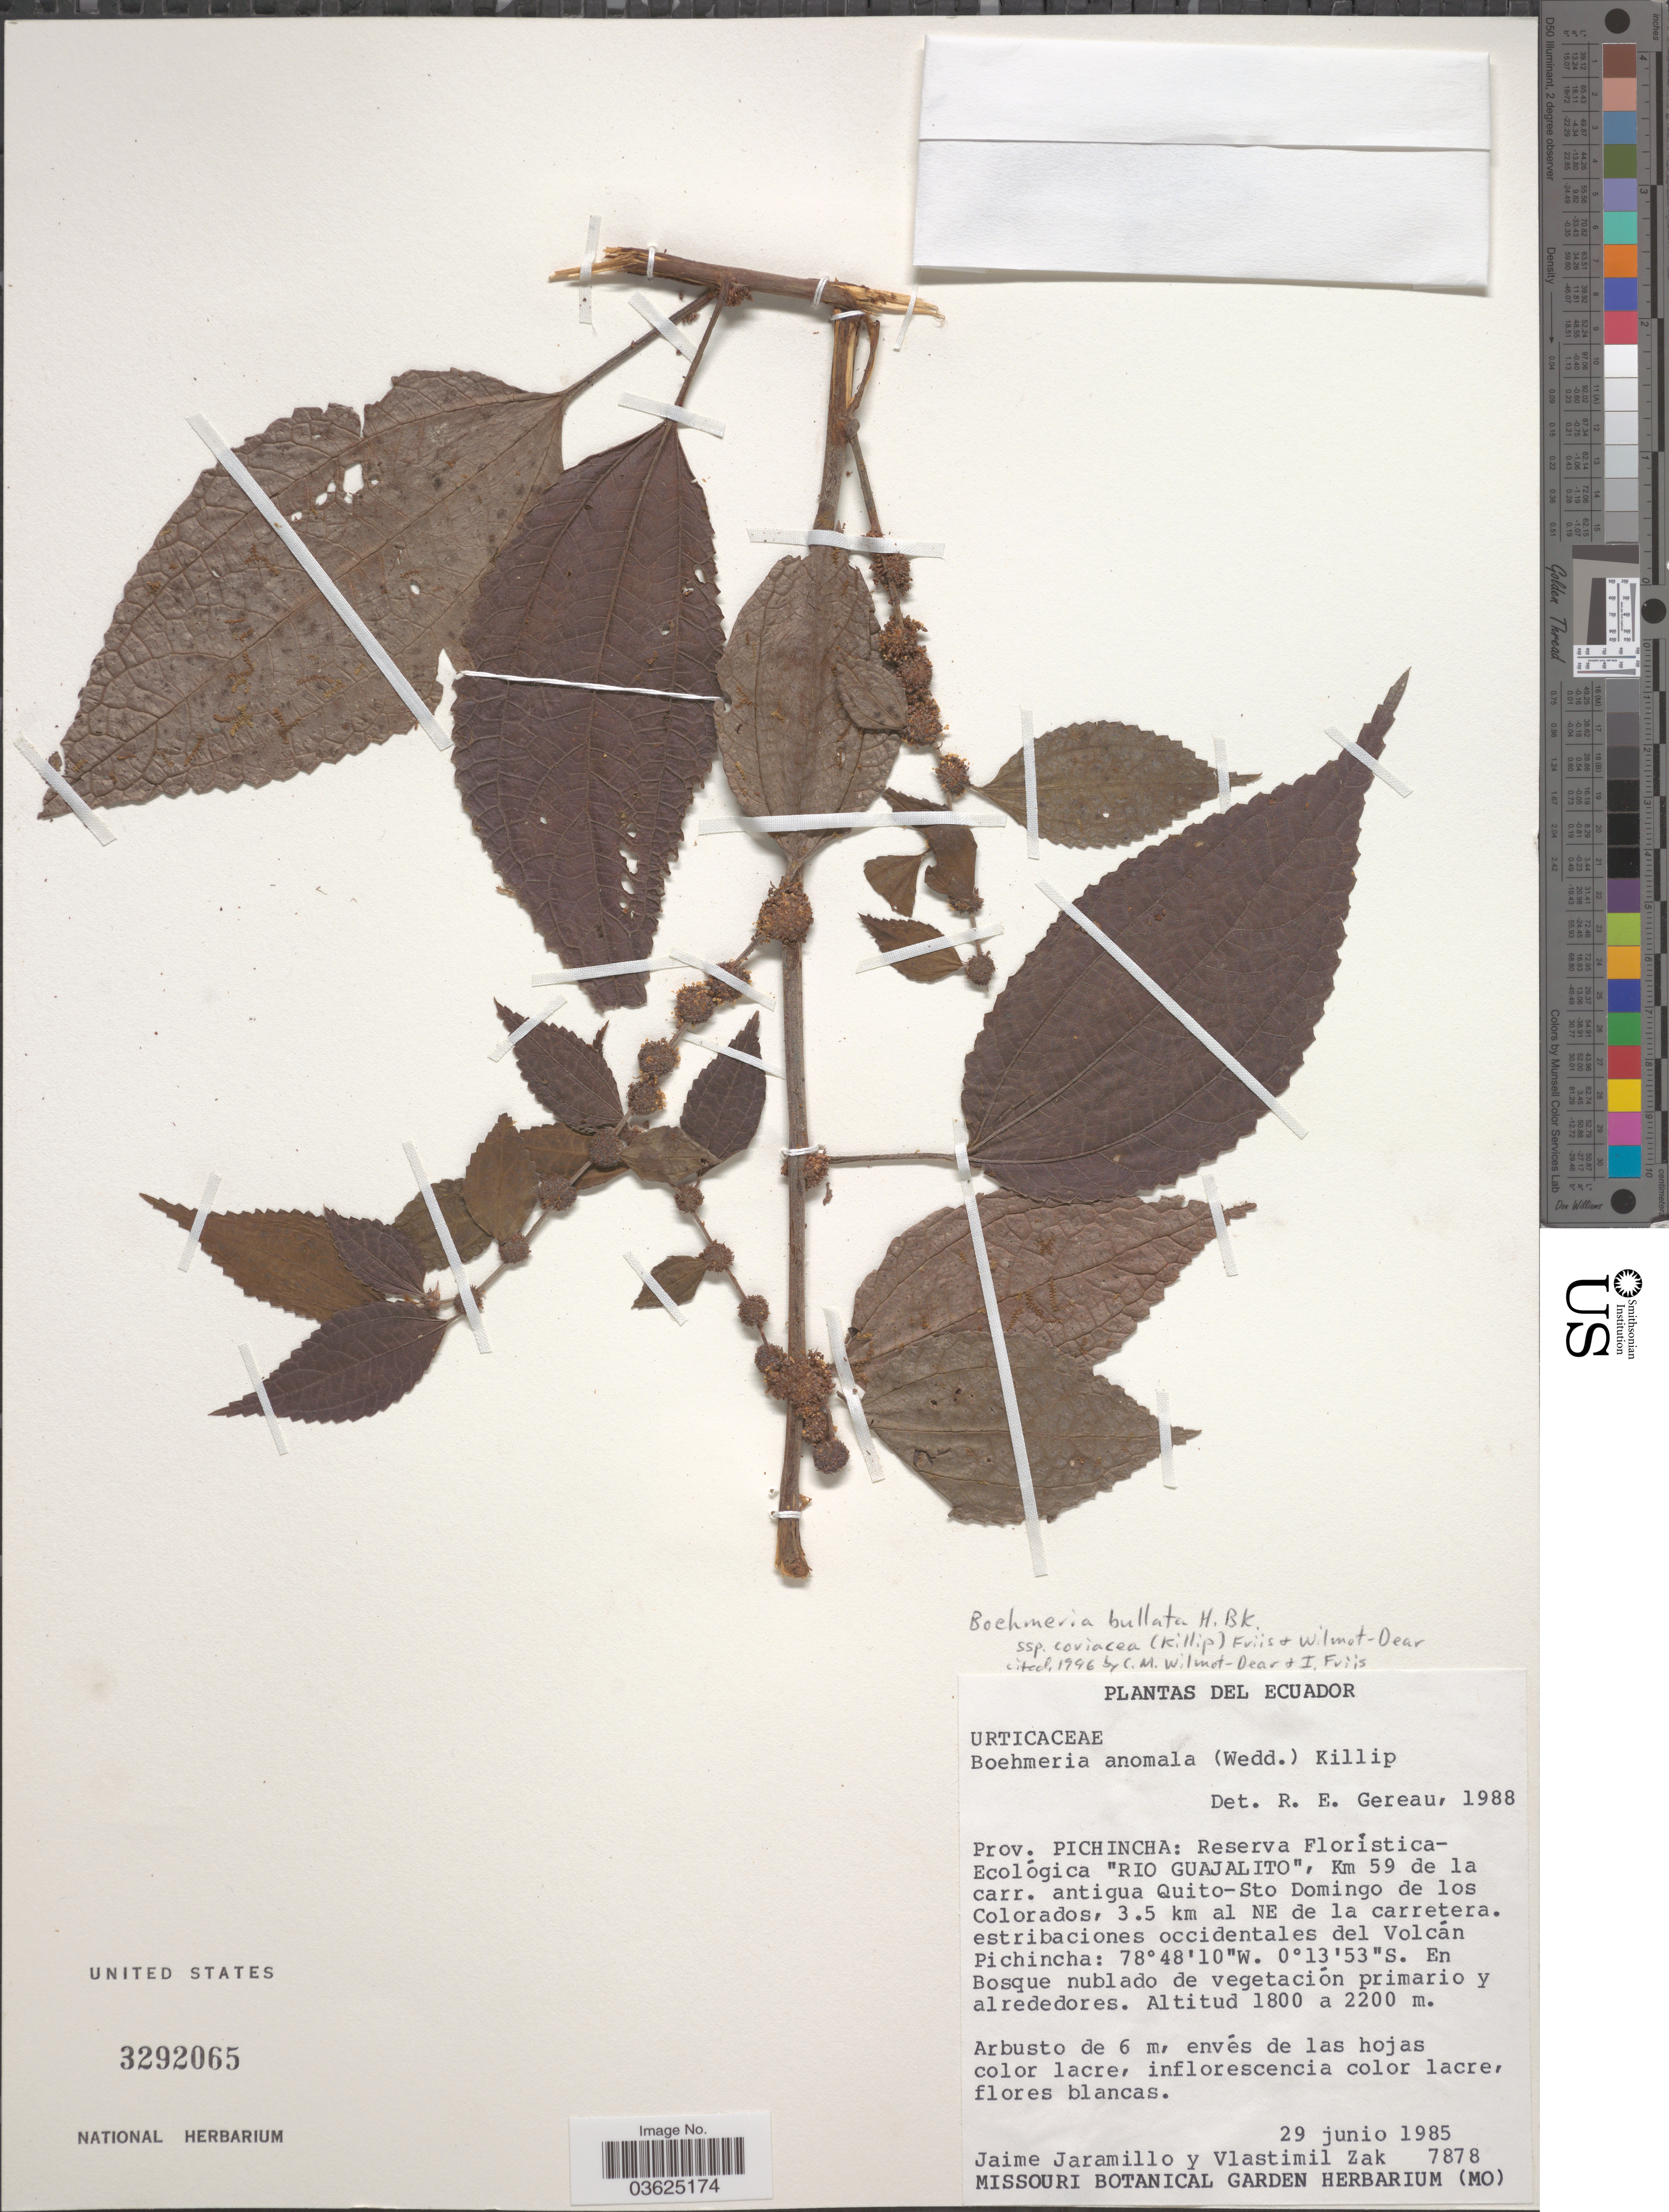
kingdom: Plantae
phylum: Tracheophyta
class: Magnoliopsida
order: Rosales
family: Urticaceae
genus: Boehmeria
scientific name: Boehmeria bullata subsp. coriacea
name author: (Killip) Friis & Wilmot-Dear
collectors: J. Jaramillo & V. Zak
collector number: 7878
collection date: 1985-06-29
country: Ecuador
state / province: Pichincha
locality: Reserva Florística-Ecológica "Rio Guajalito", Km 59 de la carr. antigua Quito-Sto Domingo de los Colorados, 3.5 km al NE de la carretera. estribaciones occidentales del Volcán Pichincha.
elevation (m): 1800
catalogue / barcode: US 3292065